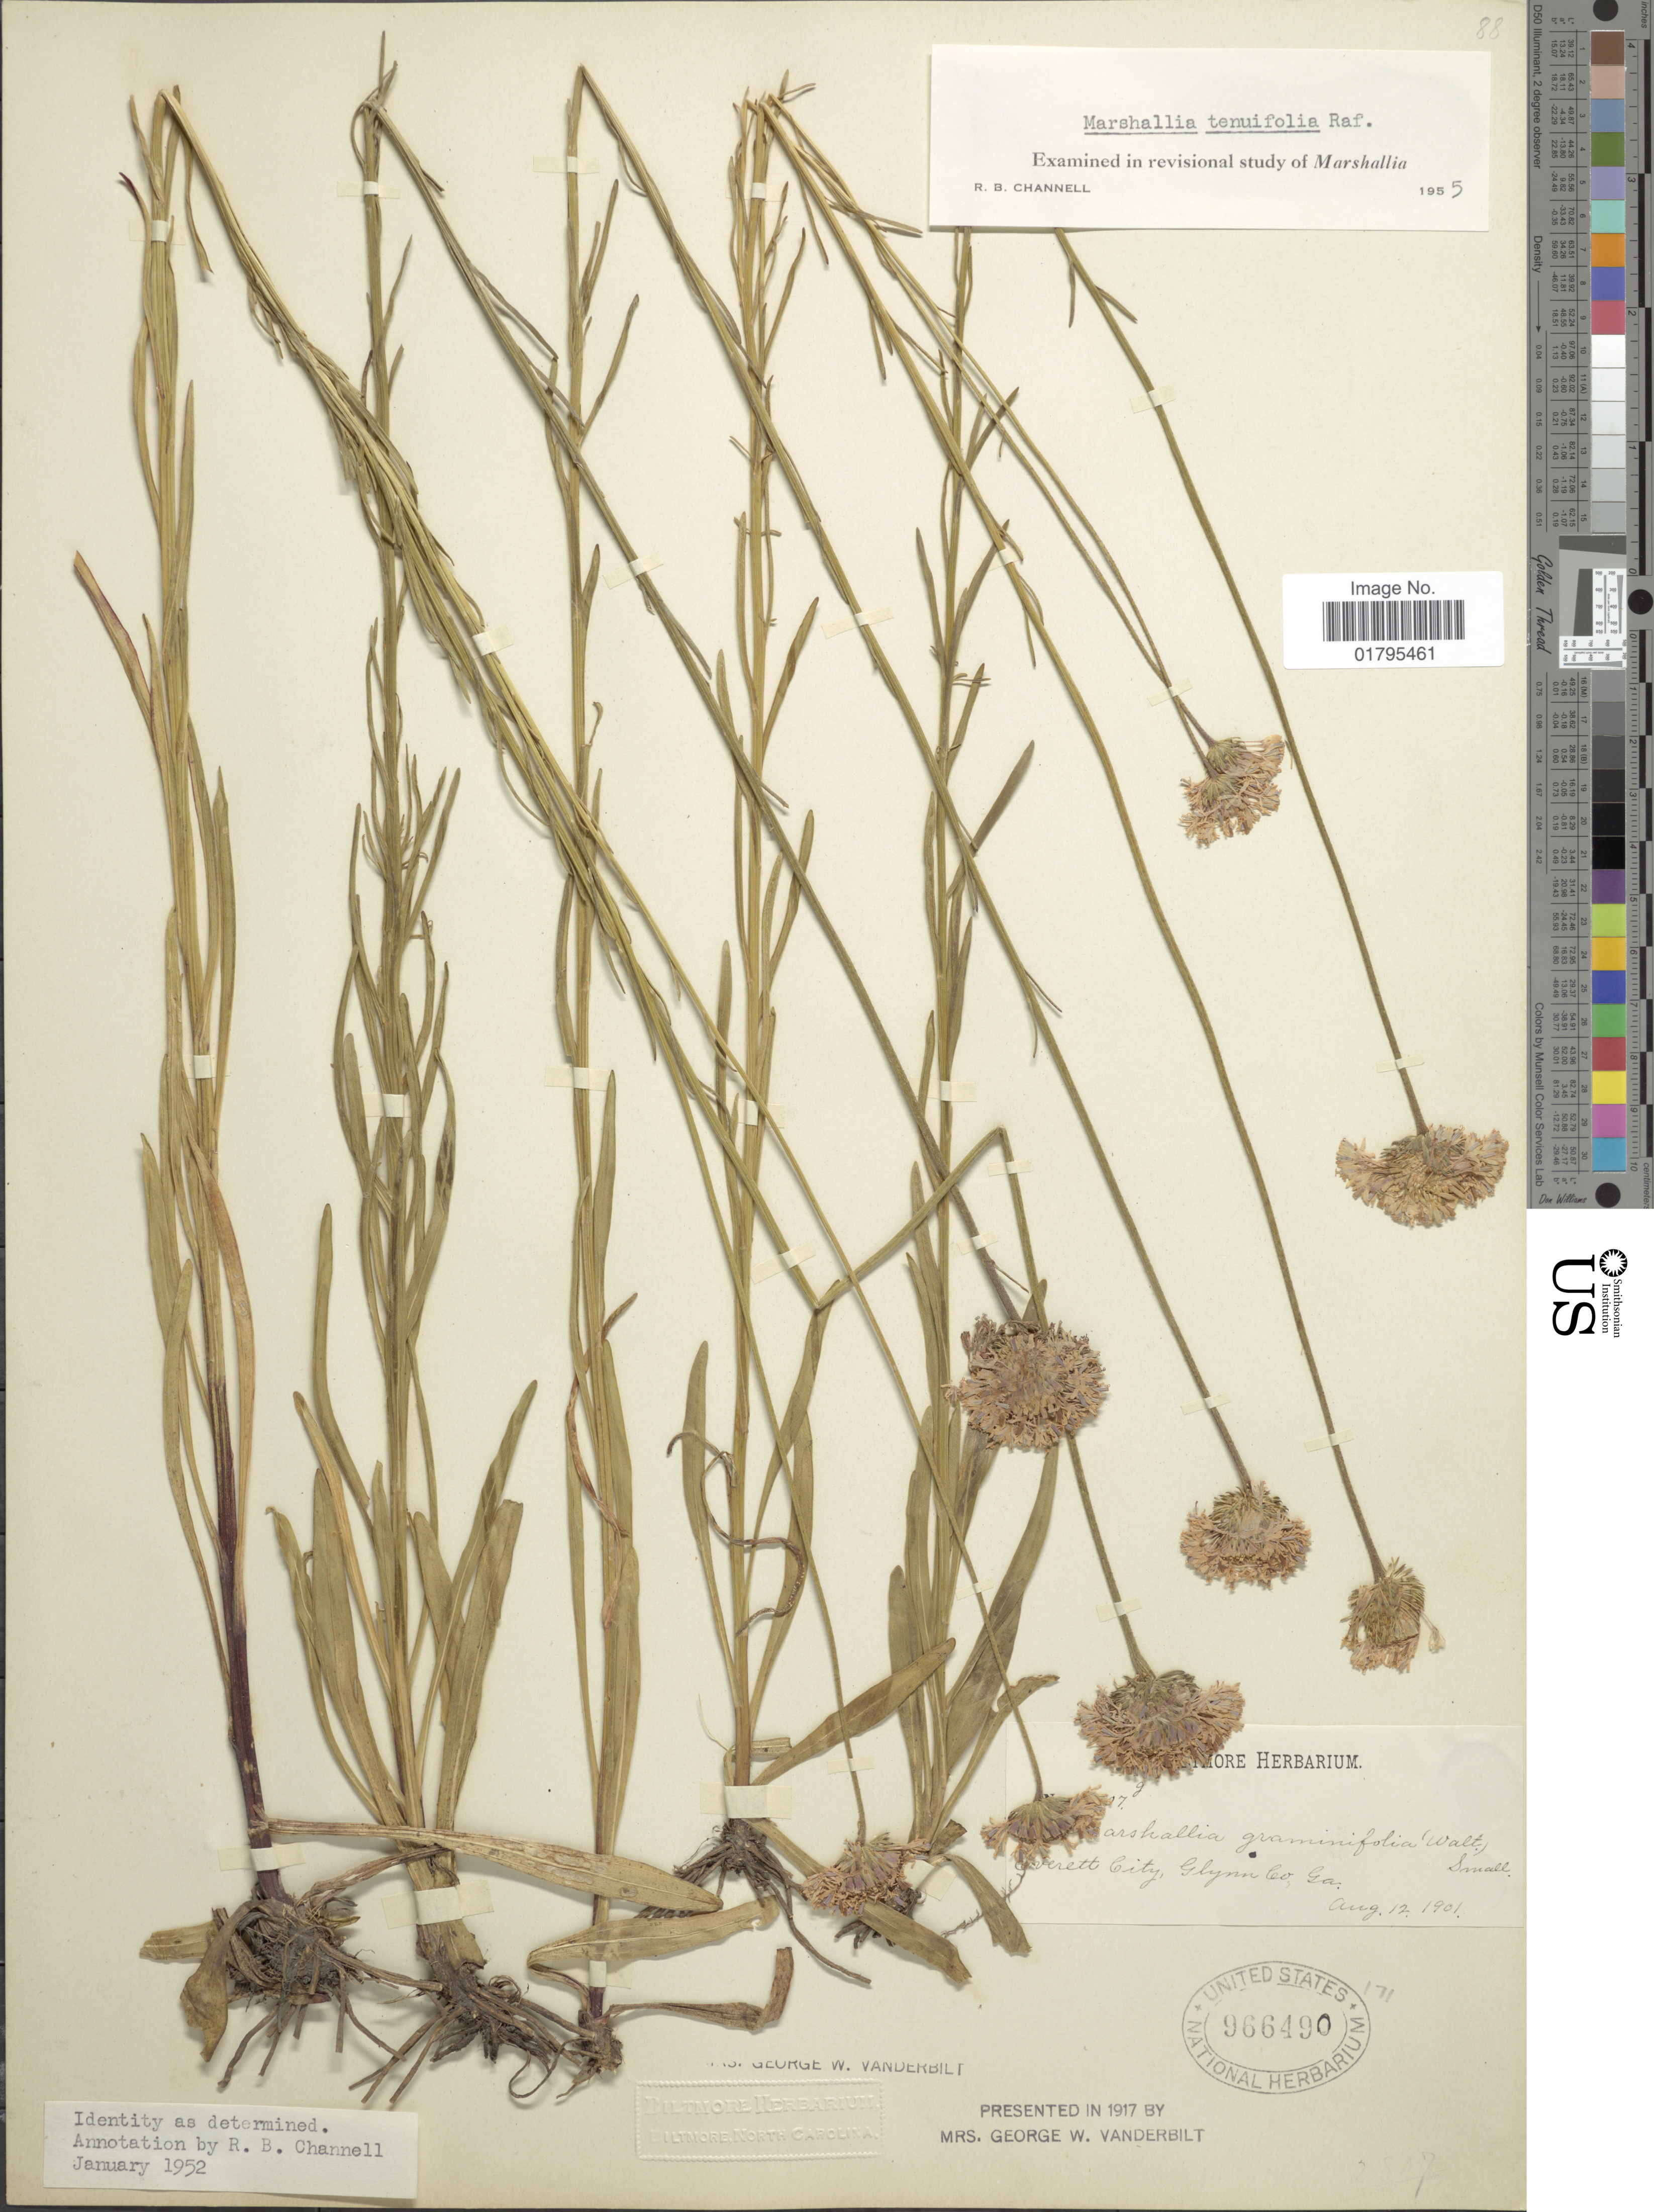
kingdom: Plantae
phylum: Tracheophyta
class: Magnoliopsida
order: Asterales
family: Asteraceae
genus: Marshallia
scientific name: Marshallia tenuifolia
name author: Raf.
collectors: ex herb. Biltmore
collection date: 1901-08-12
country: United States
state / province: Georgia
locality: Everett City, Glynn Co.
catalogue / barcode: US 966490